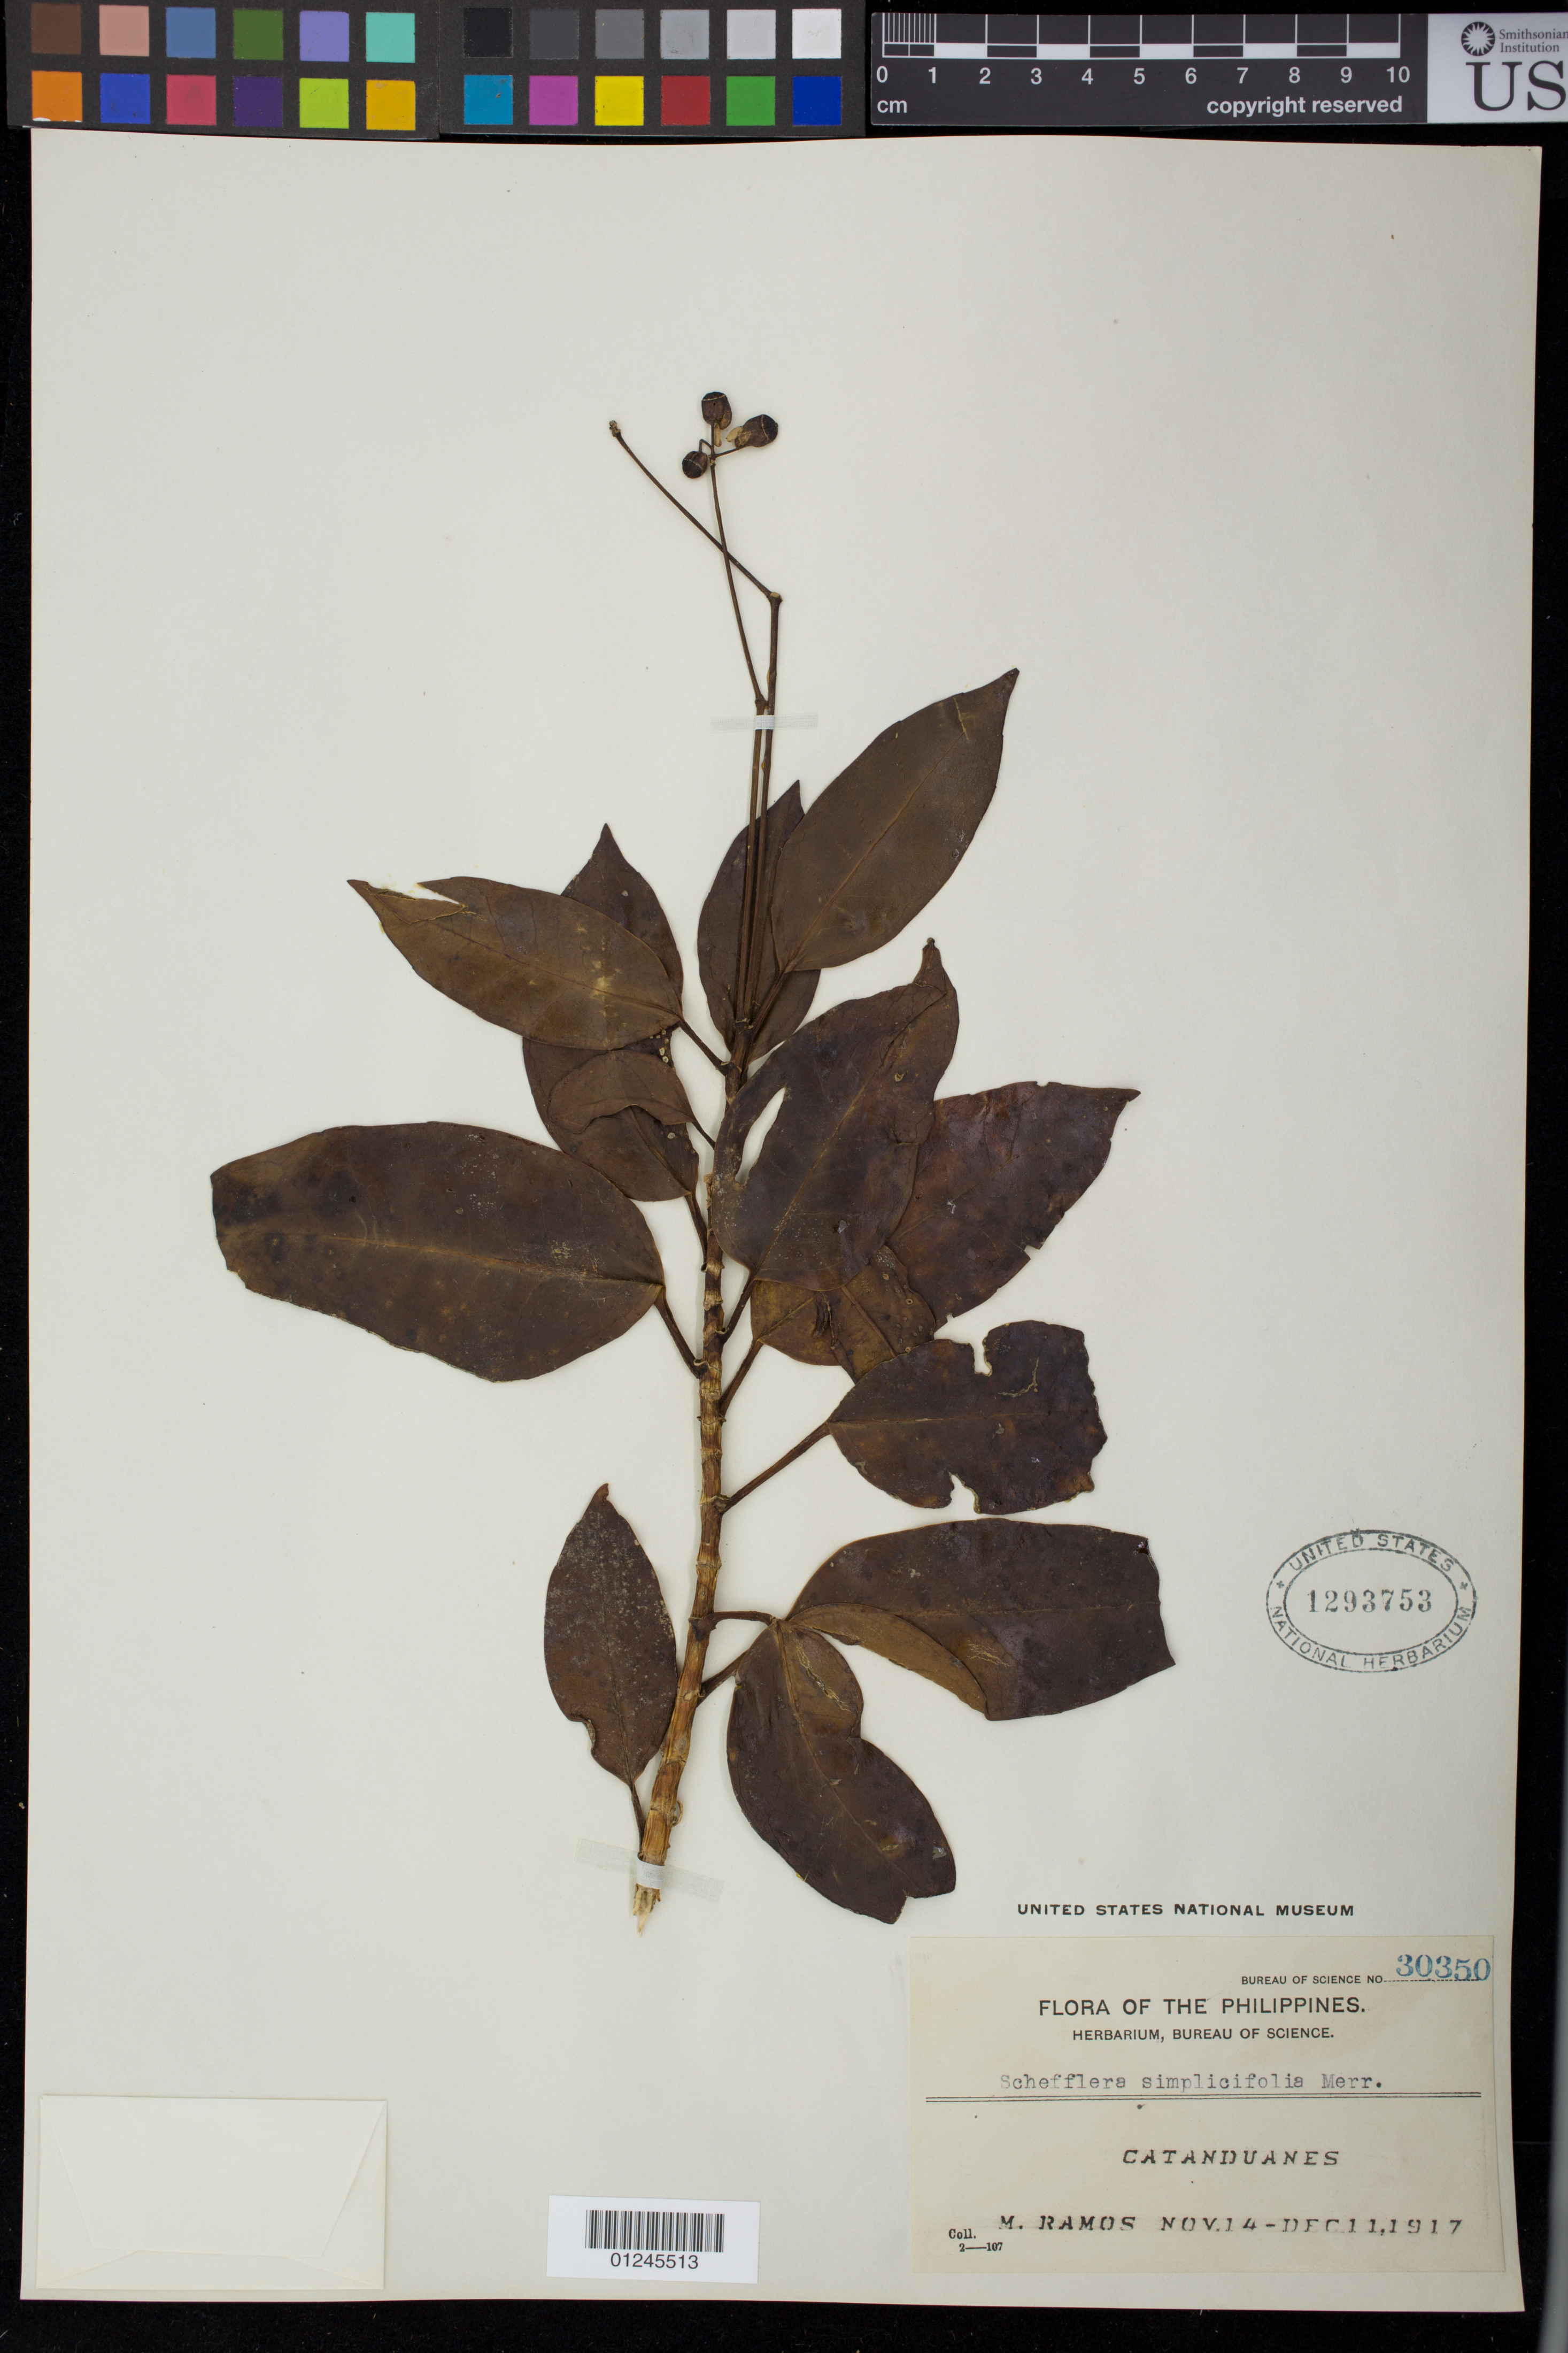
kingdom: Plantae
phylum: Tracheophyta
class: Magnoliopsida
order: Apiales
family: Araliaceae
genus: Schefflera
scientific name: Schefflera simplicifolia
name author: Merr.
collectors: M. Ramos & M. Ramos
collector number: Bur. Sci. 30350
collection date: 1917-11-14/1917-12-11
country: Philippines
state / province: Bicol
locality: Catanduanes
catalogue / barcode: US 1293753